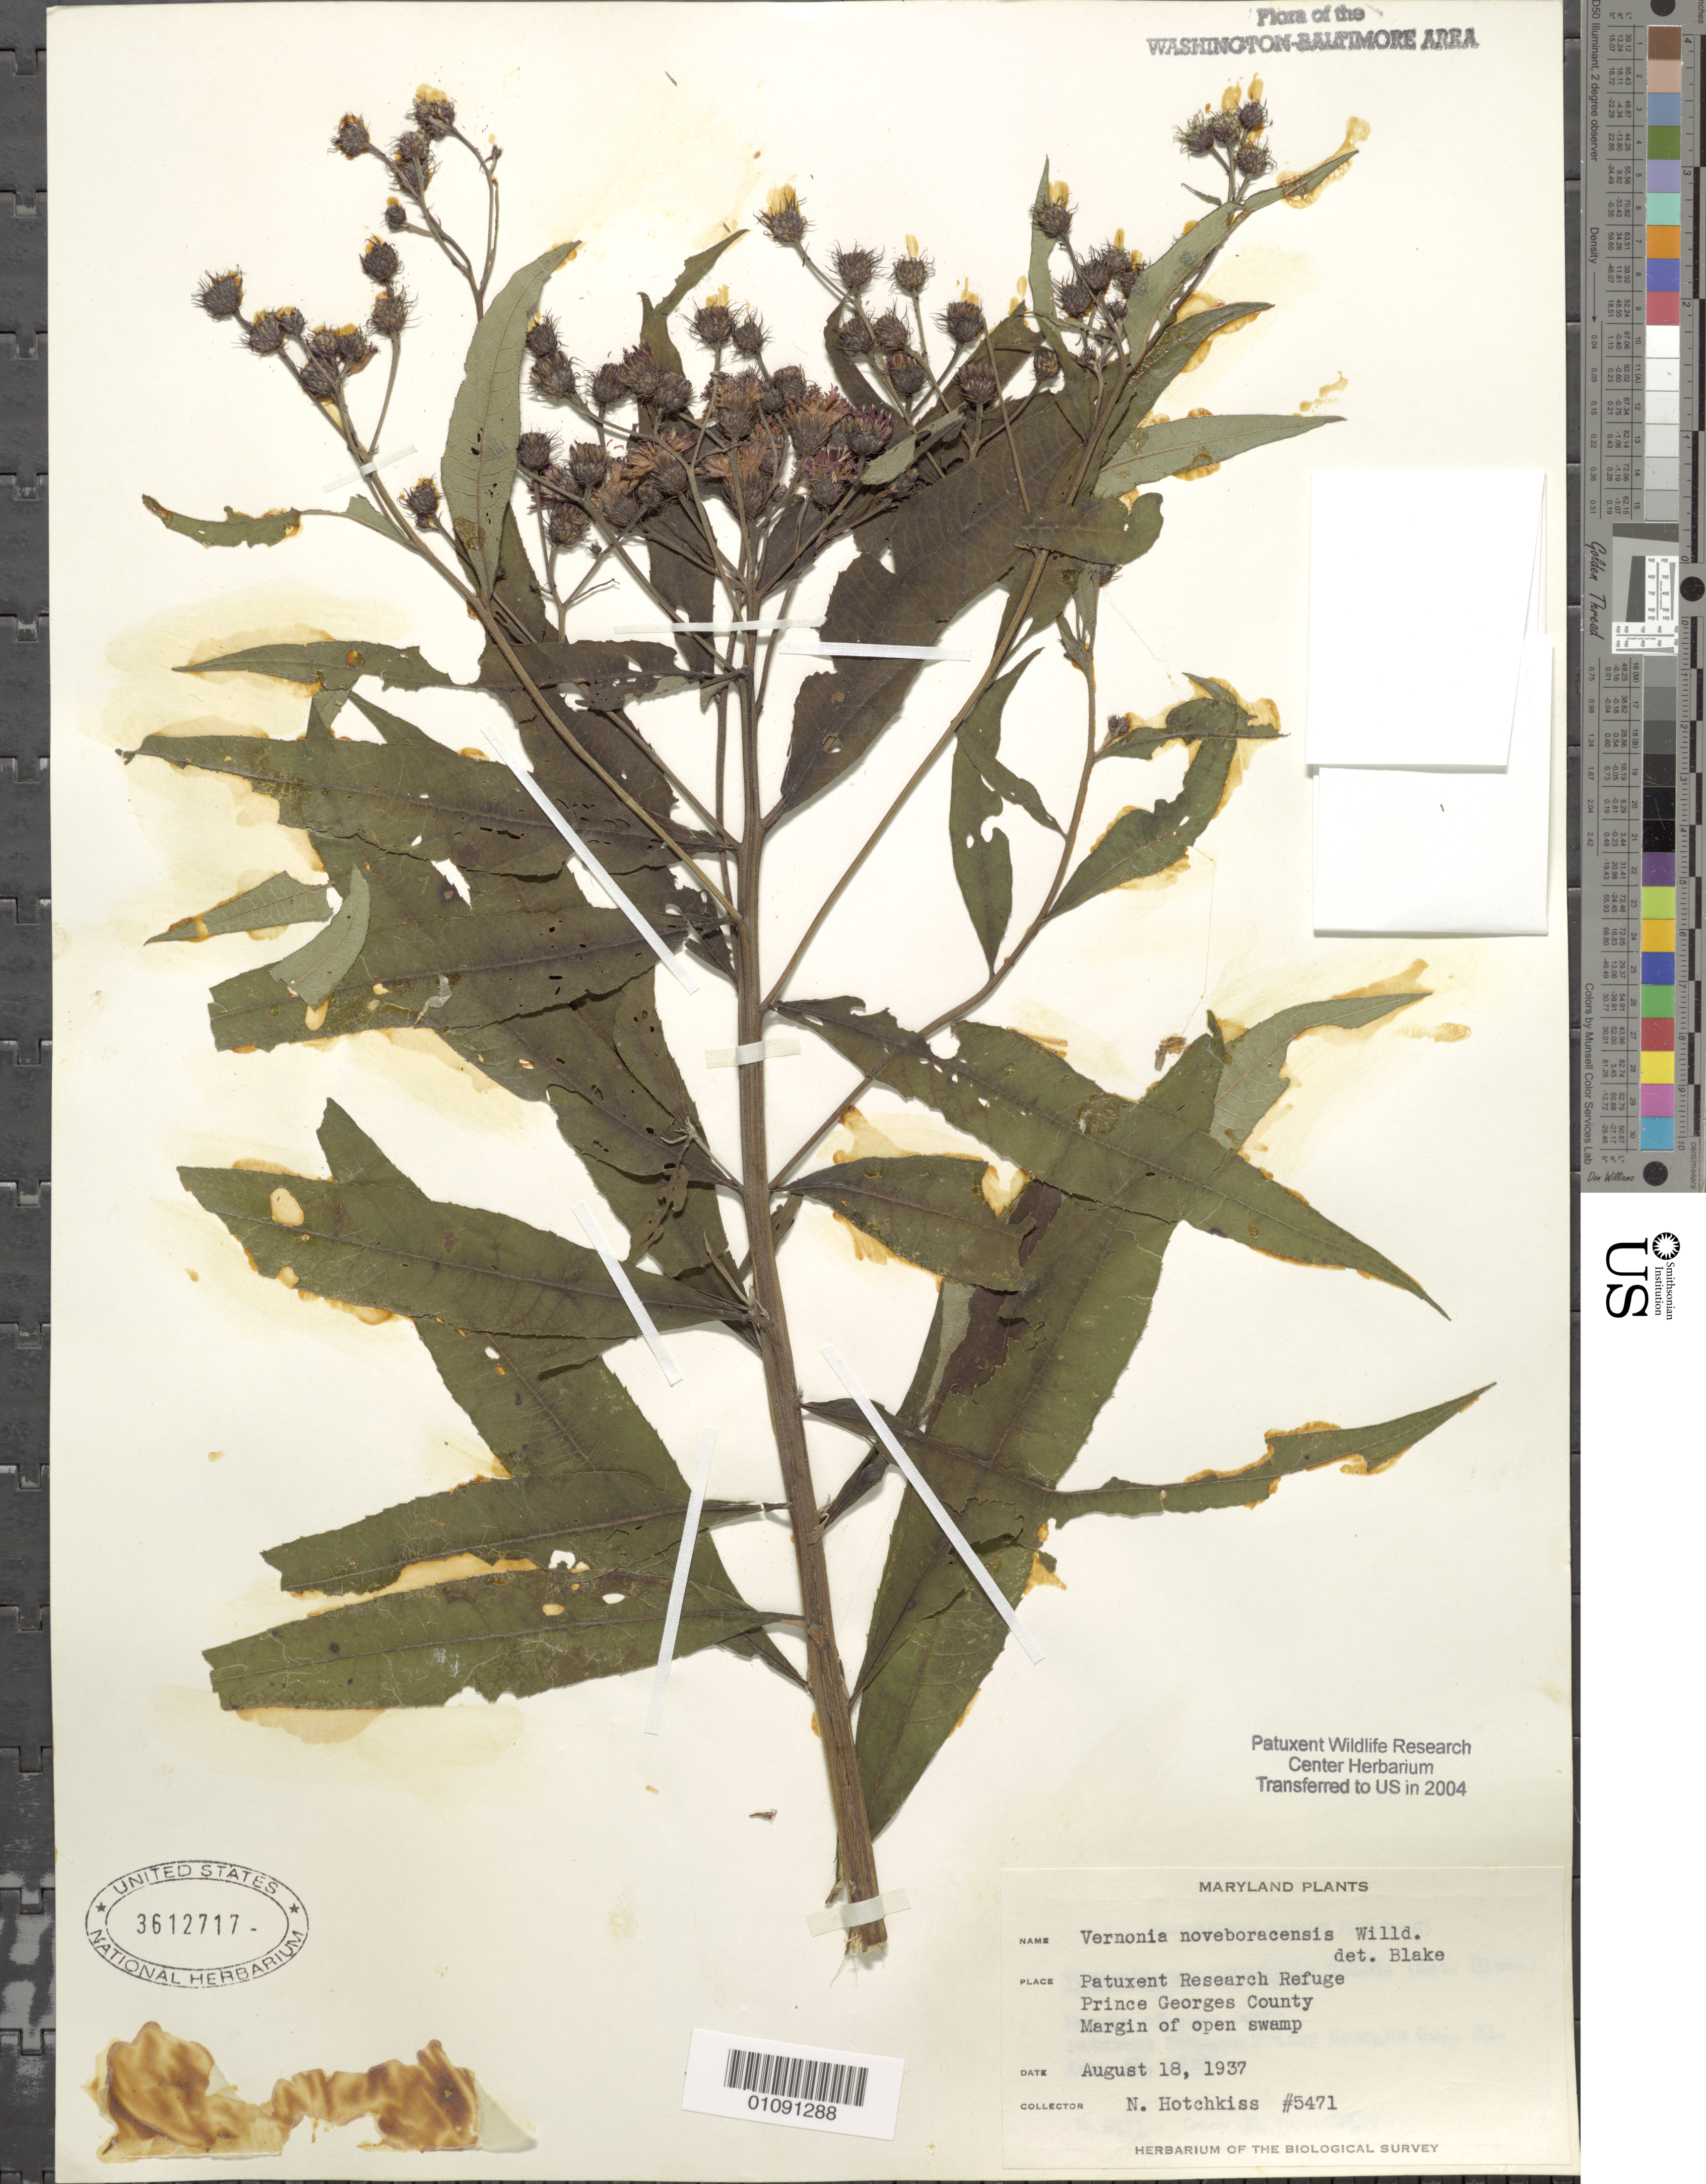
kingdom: Plantae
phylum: Tracheophyta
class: Magnoliopsida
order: Asterales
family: Asteraceae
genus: Vernonia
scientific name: Vernonia noveboracensis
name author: (L.) Michx.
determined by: Blake, Sydney F.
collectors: N. Hotchkiss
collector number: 5471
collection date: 1937-08-18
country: United States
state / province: Maryland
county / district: Prince George's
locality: Patuxent Wildlife Refuge.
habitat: Margin of open swamp.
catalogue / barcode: US 3612717